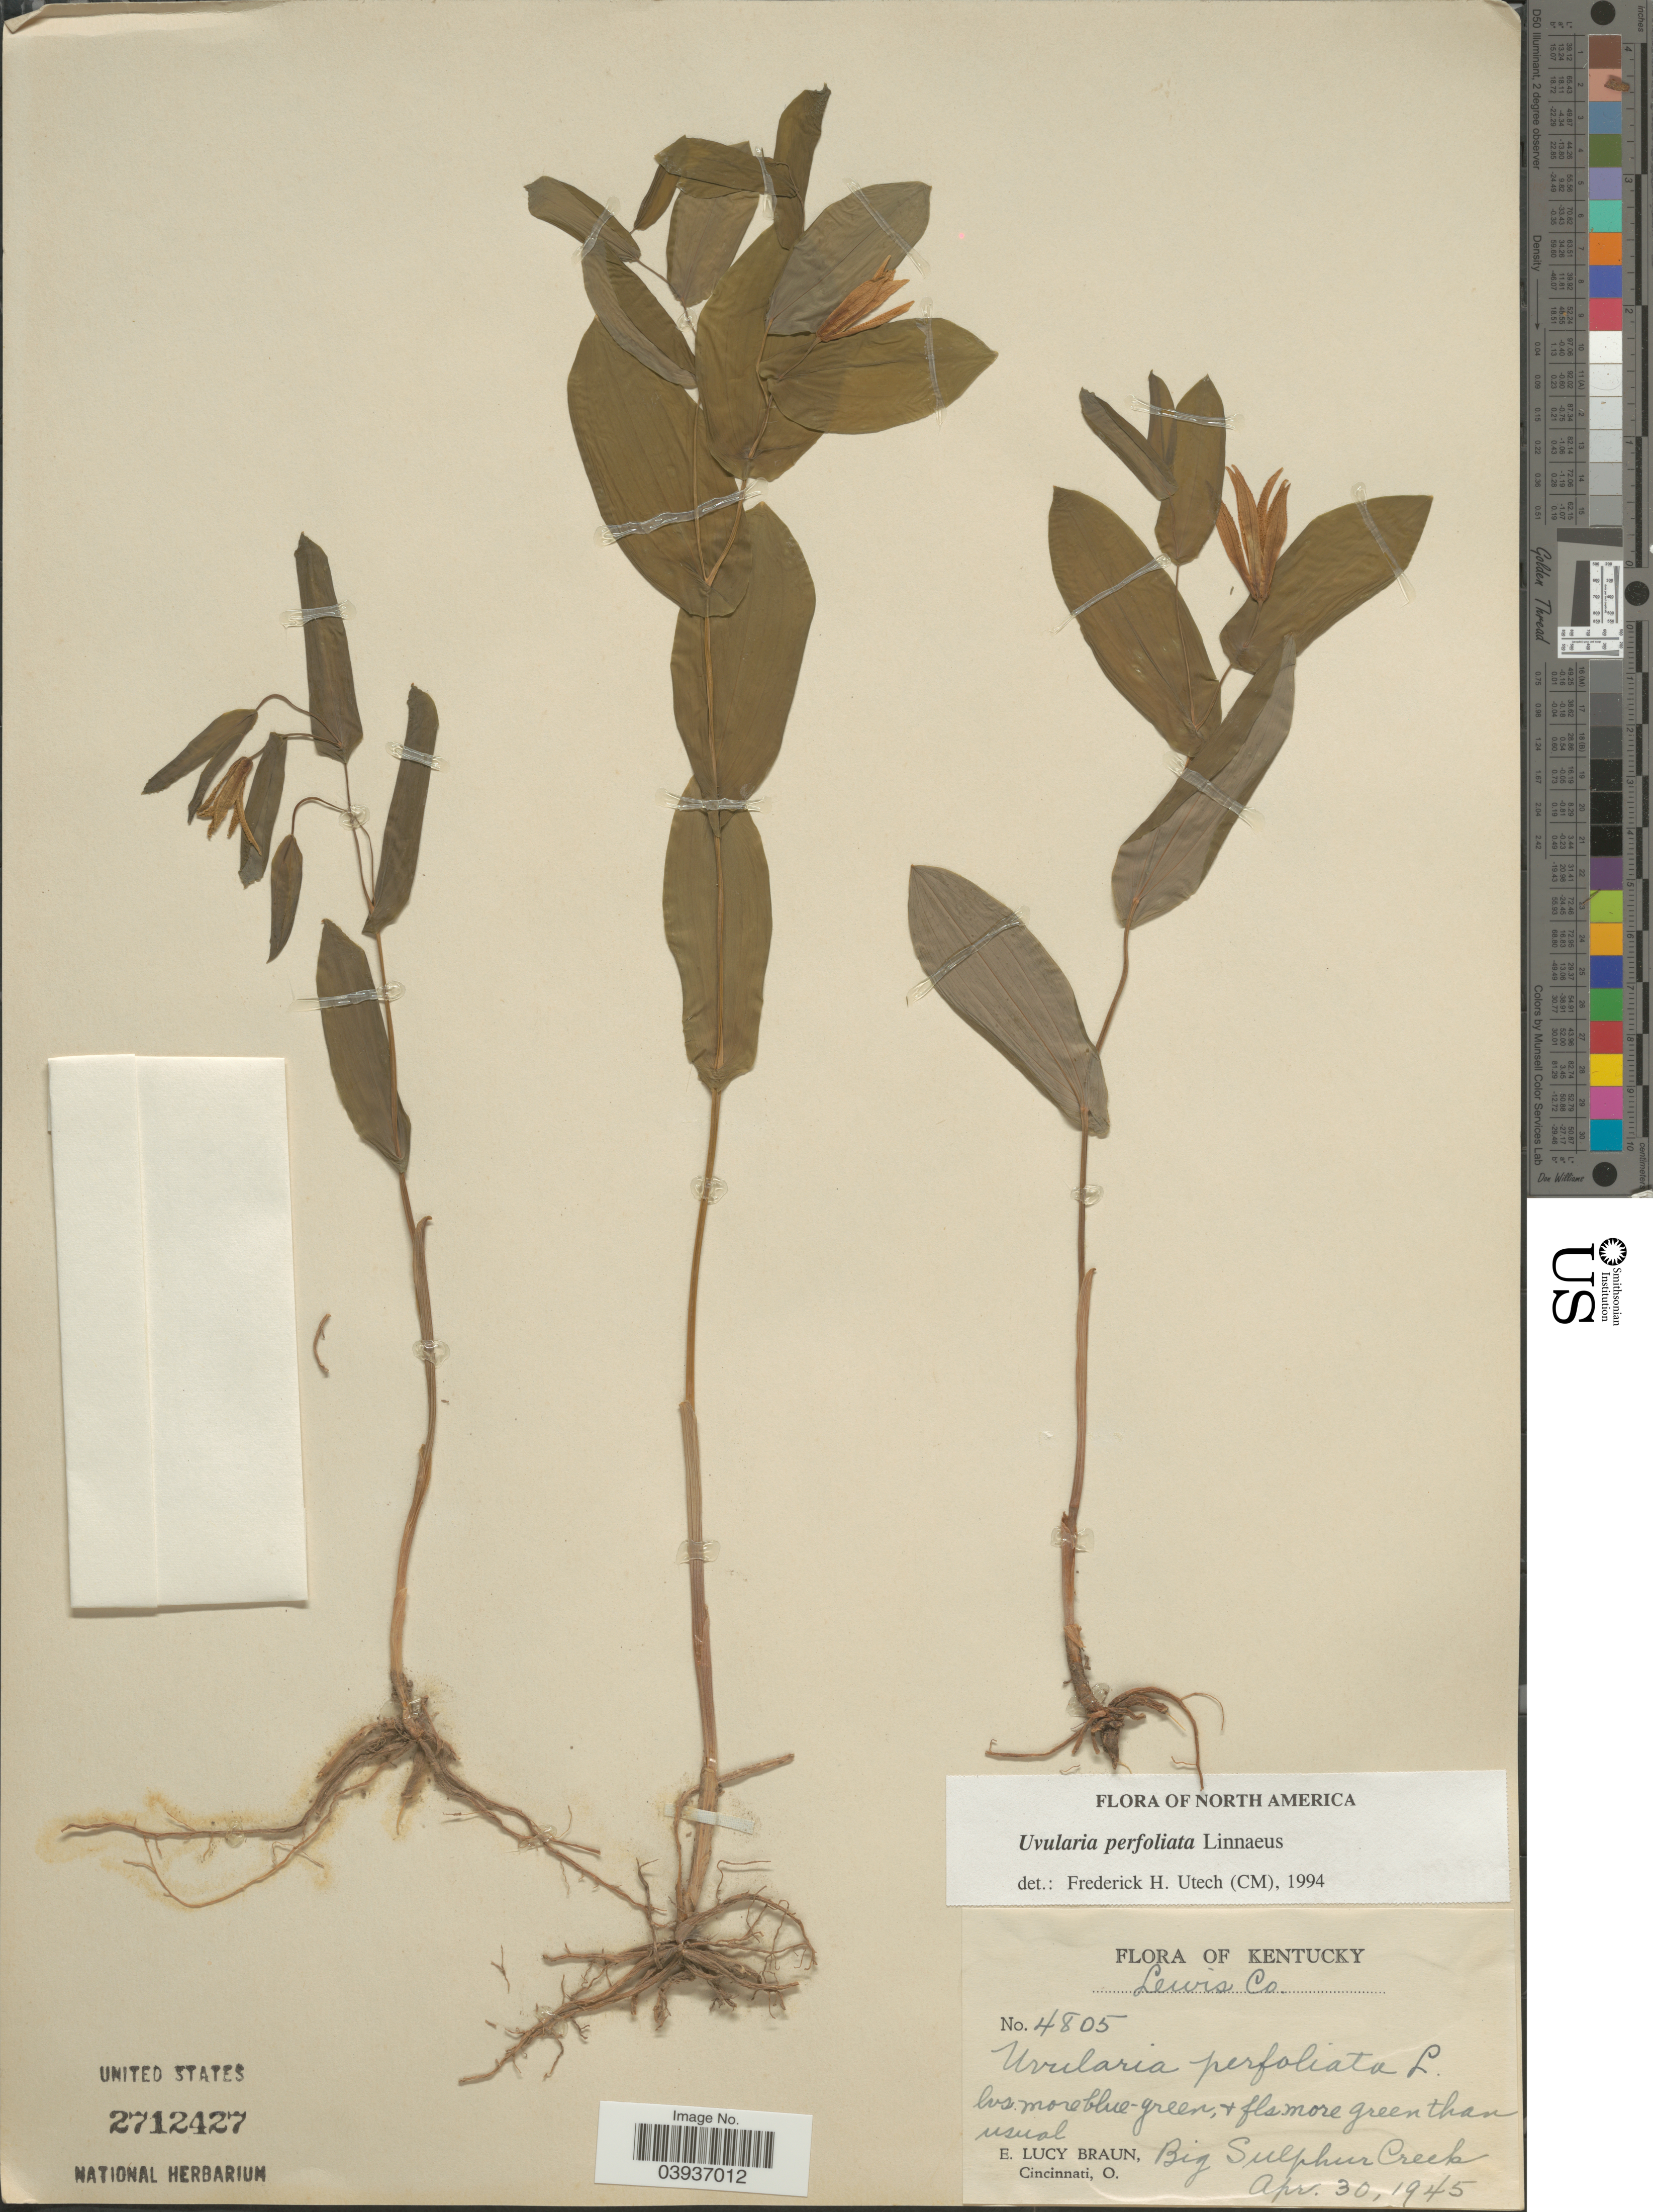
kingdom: Plantae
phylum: Tracheophyta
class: Liliopsida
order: Liliales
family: Colchicaceae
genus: Uvularia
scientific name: Uvularia perfoliata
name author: L.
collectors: E. L. Braun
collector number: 4805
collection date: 1945-04-30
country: United States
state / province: Kentucky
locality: Lewis Co. Big Sulphur Creek.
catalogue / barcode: US 2712427